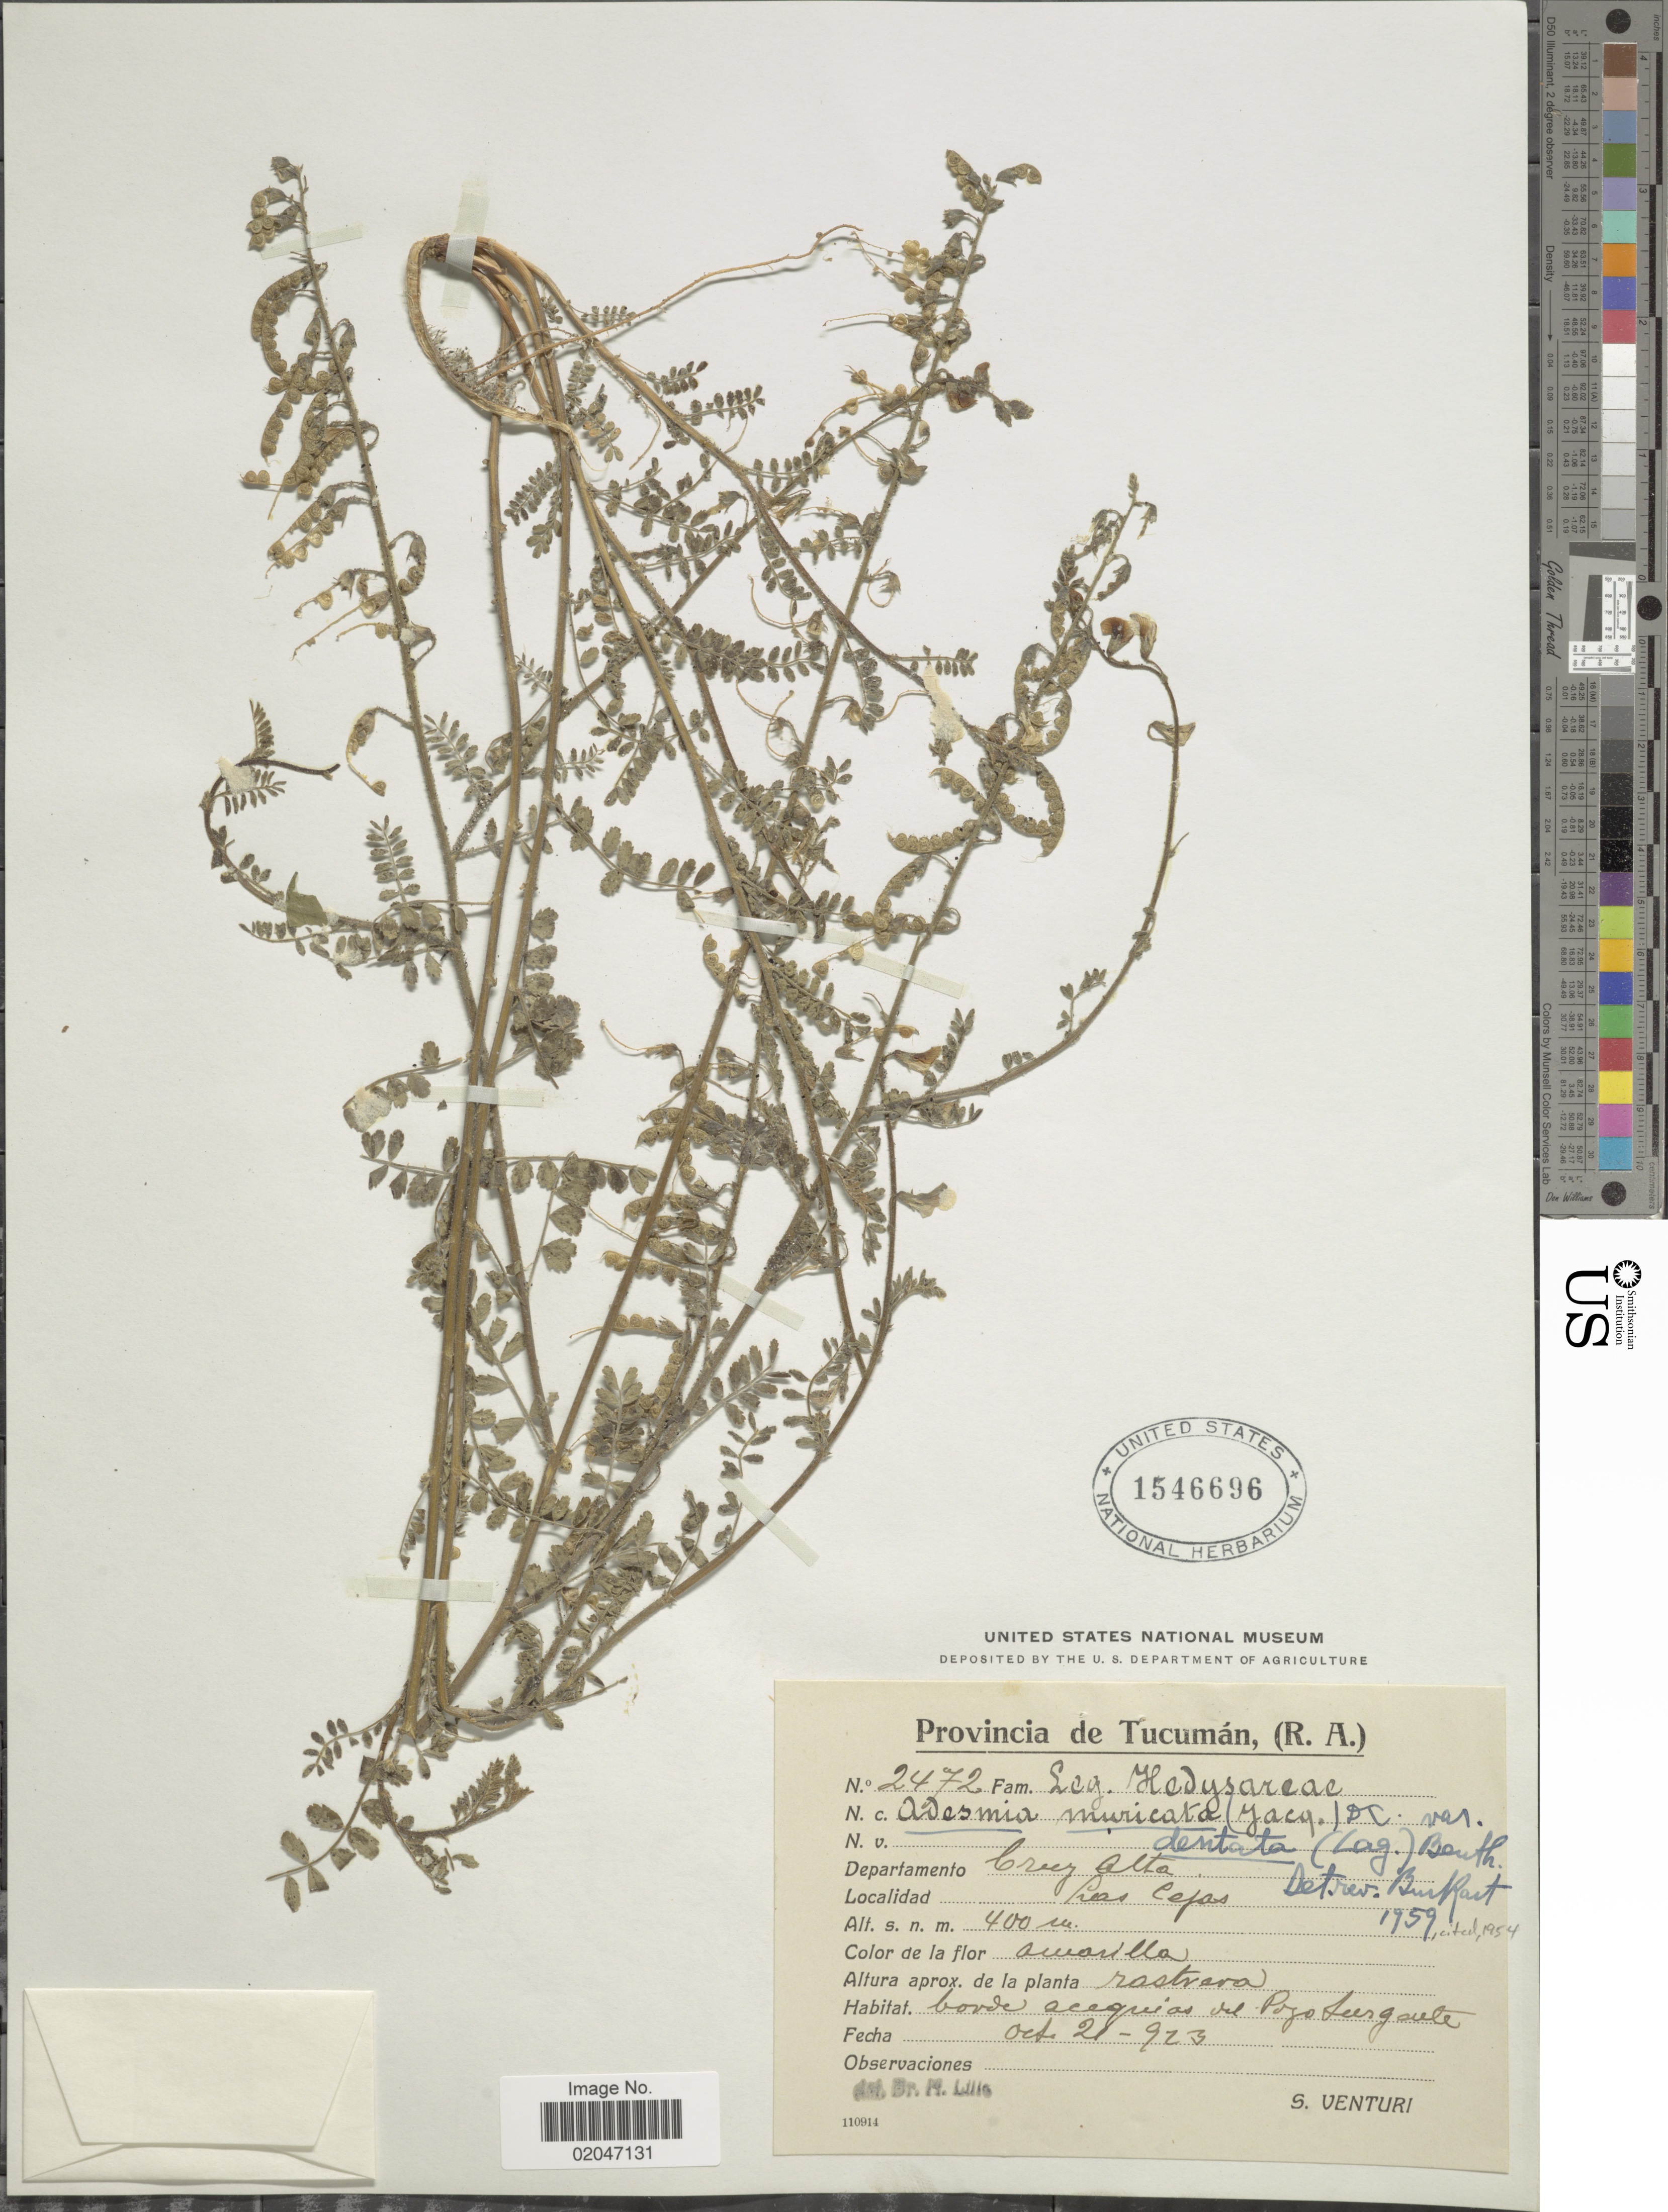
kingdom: Plantae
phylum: Tracheophyta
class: Magnoliopsida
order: Fabales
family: Fabaceae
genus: Adesmia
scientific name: Adesmia muricata var. dentata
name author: Benth.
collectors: S. Venturi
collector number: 2472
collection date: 1923-10-21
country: Argentina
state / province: Tucuman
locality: (R.A.), Departamento Cruz Alta, Las Cejas, borde acequias del Pozo Surgente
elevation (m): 400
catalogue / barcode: US 1546696